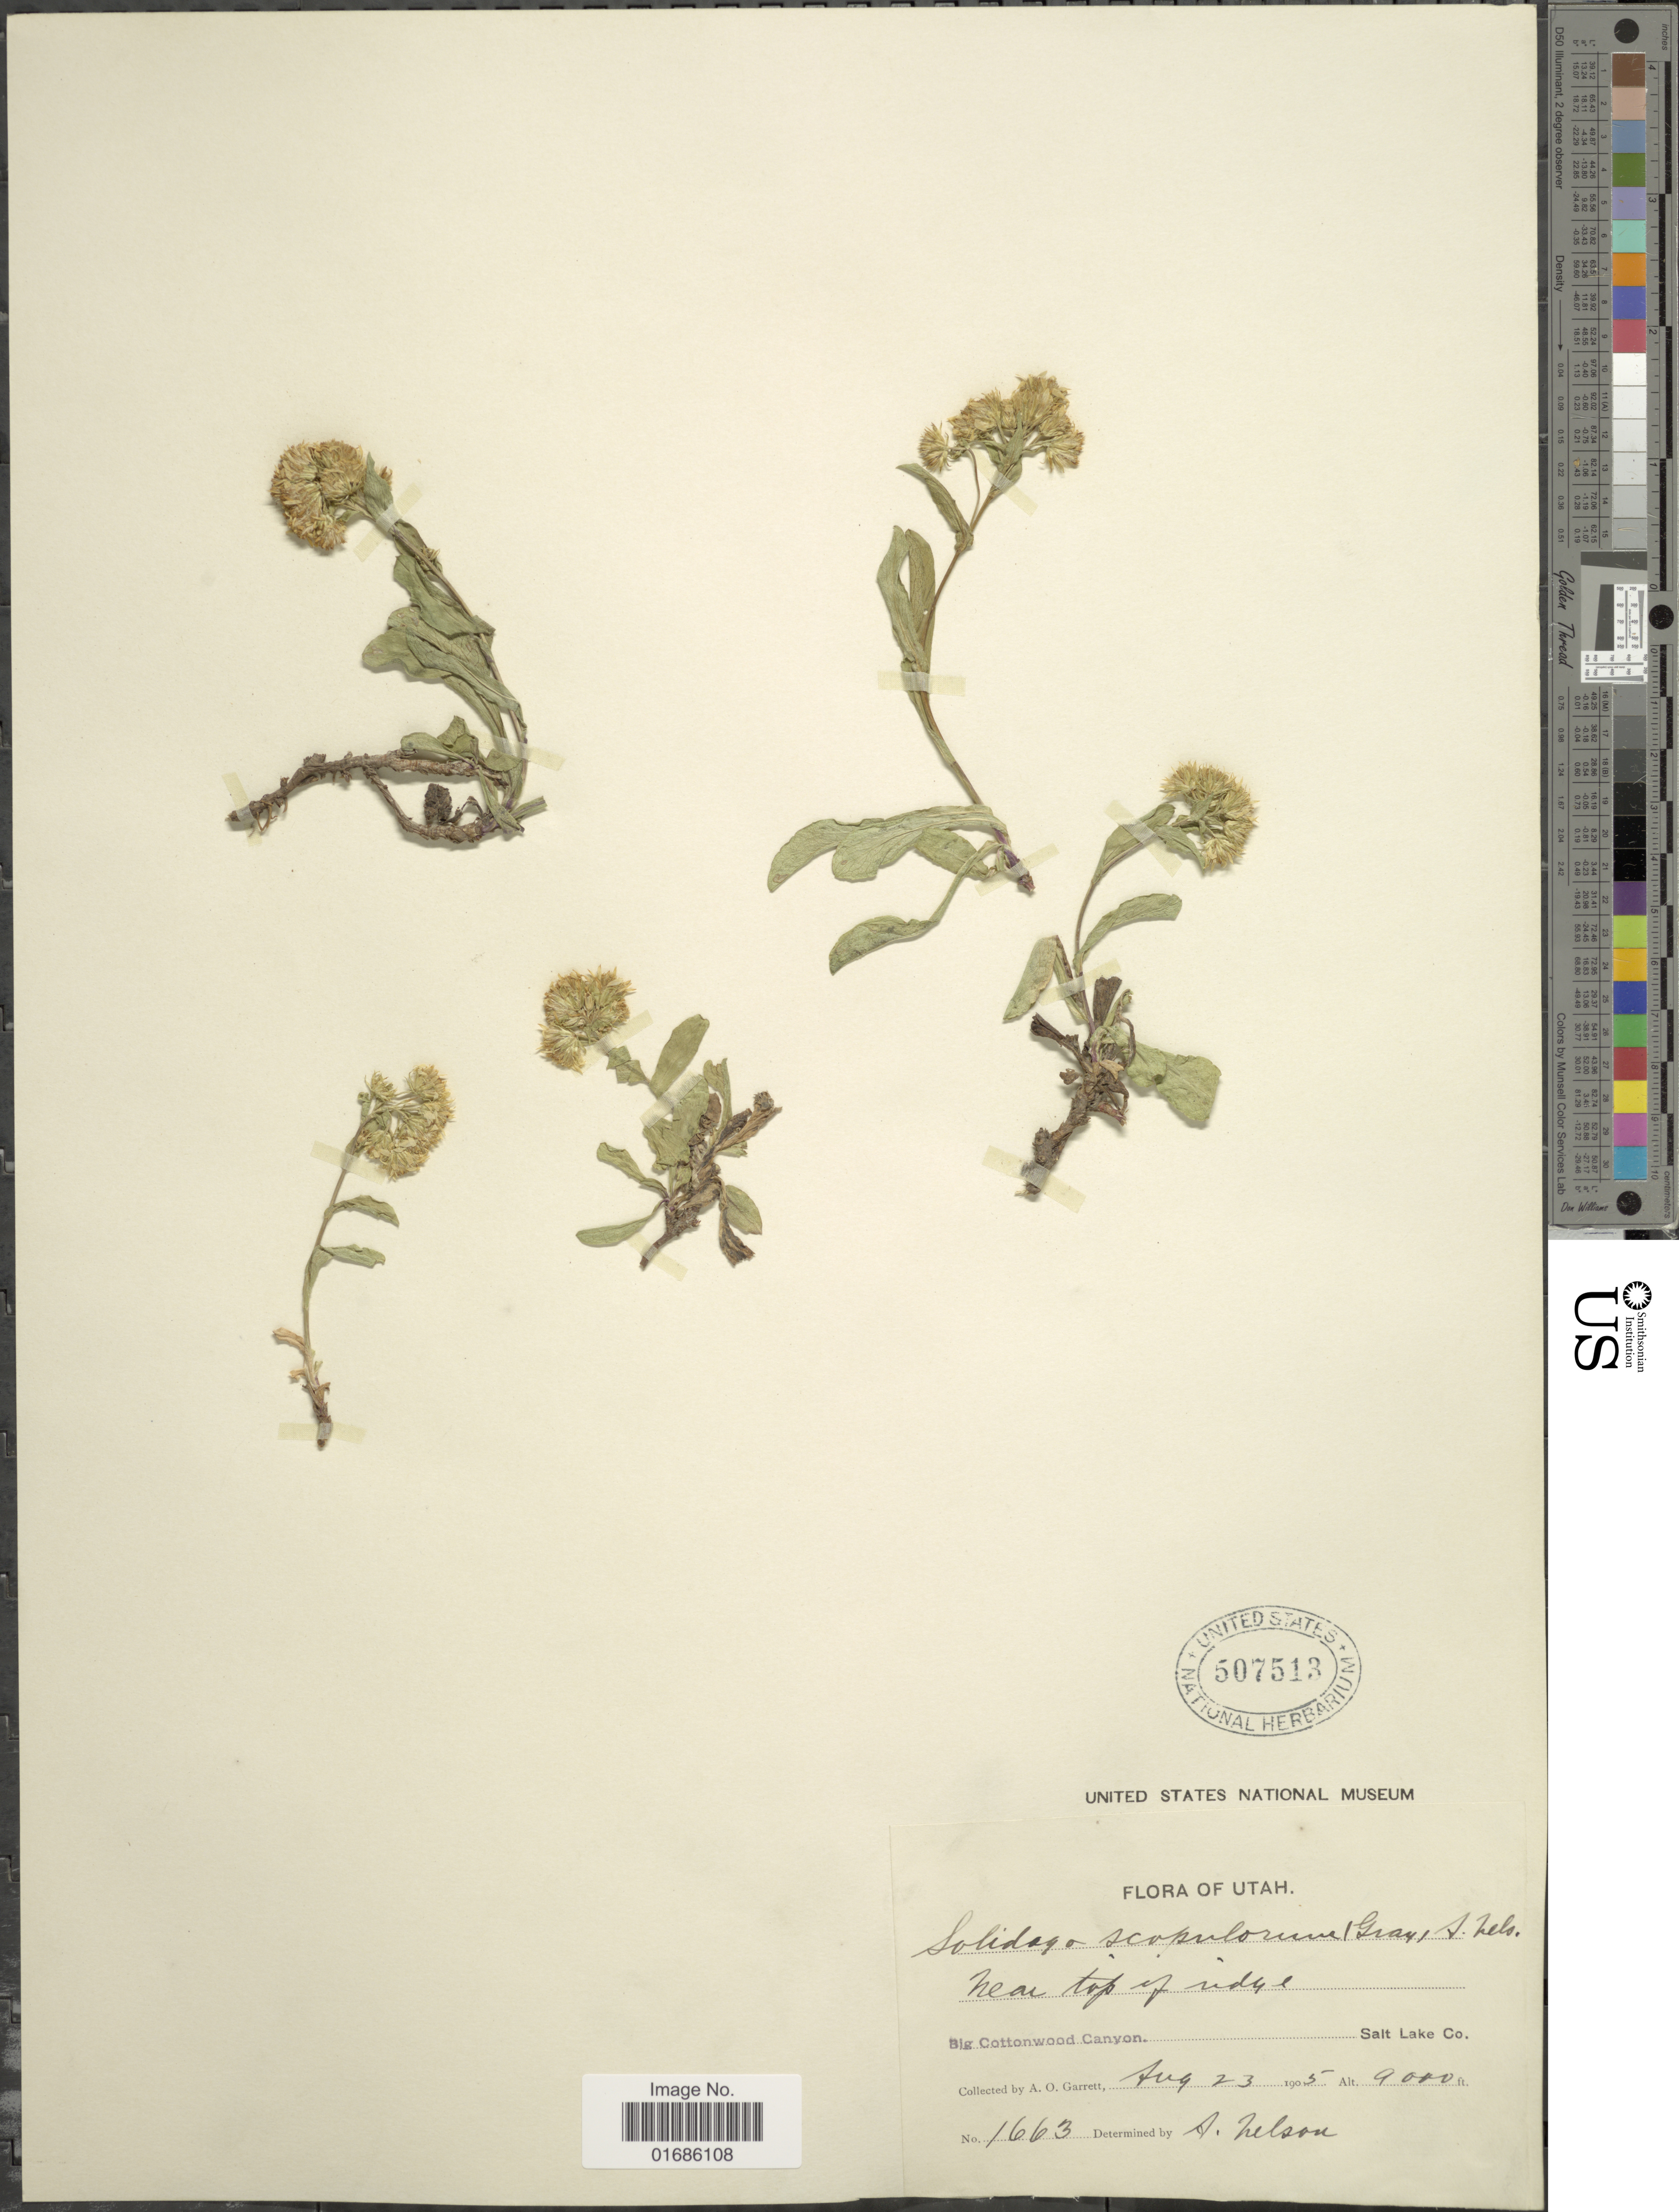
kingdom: Plantae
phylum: Tracheophyta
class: Magnoliopsida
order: Asterales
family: Asteraceae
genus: Solidago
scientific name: Solidago ciliosa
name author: Greene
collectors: A. O. Garrett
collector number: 1663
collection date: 1905-08-23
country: United States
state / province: Utah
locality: Big Cottonwood Canyon, Salt Lake Co.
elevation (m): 2743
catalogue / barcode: US 507513